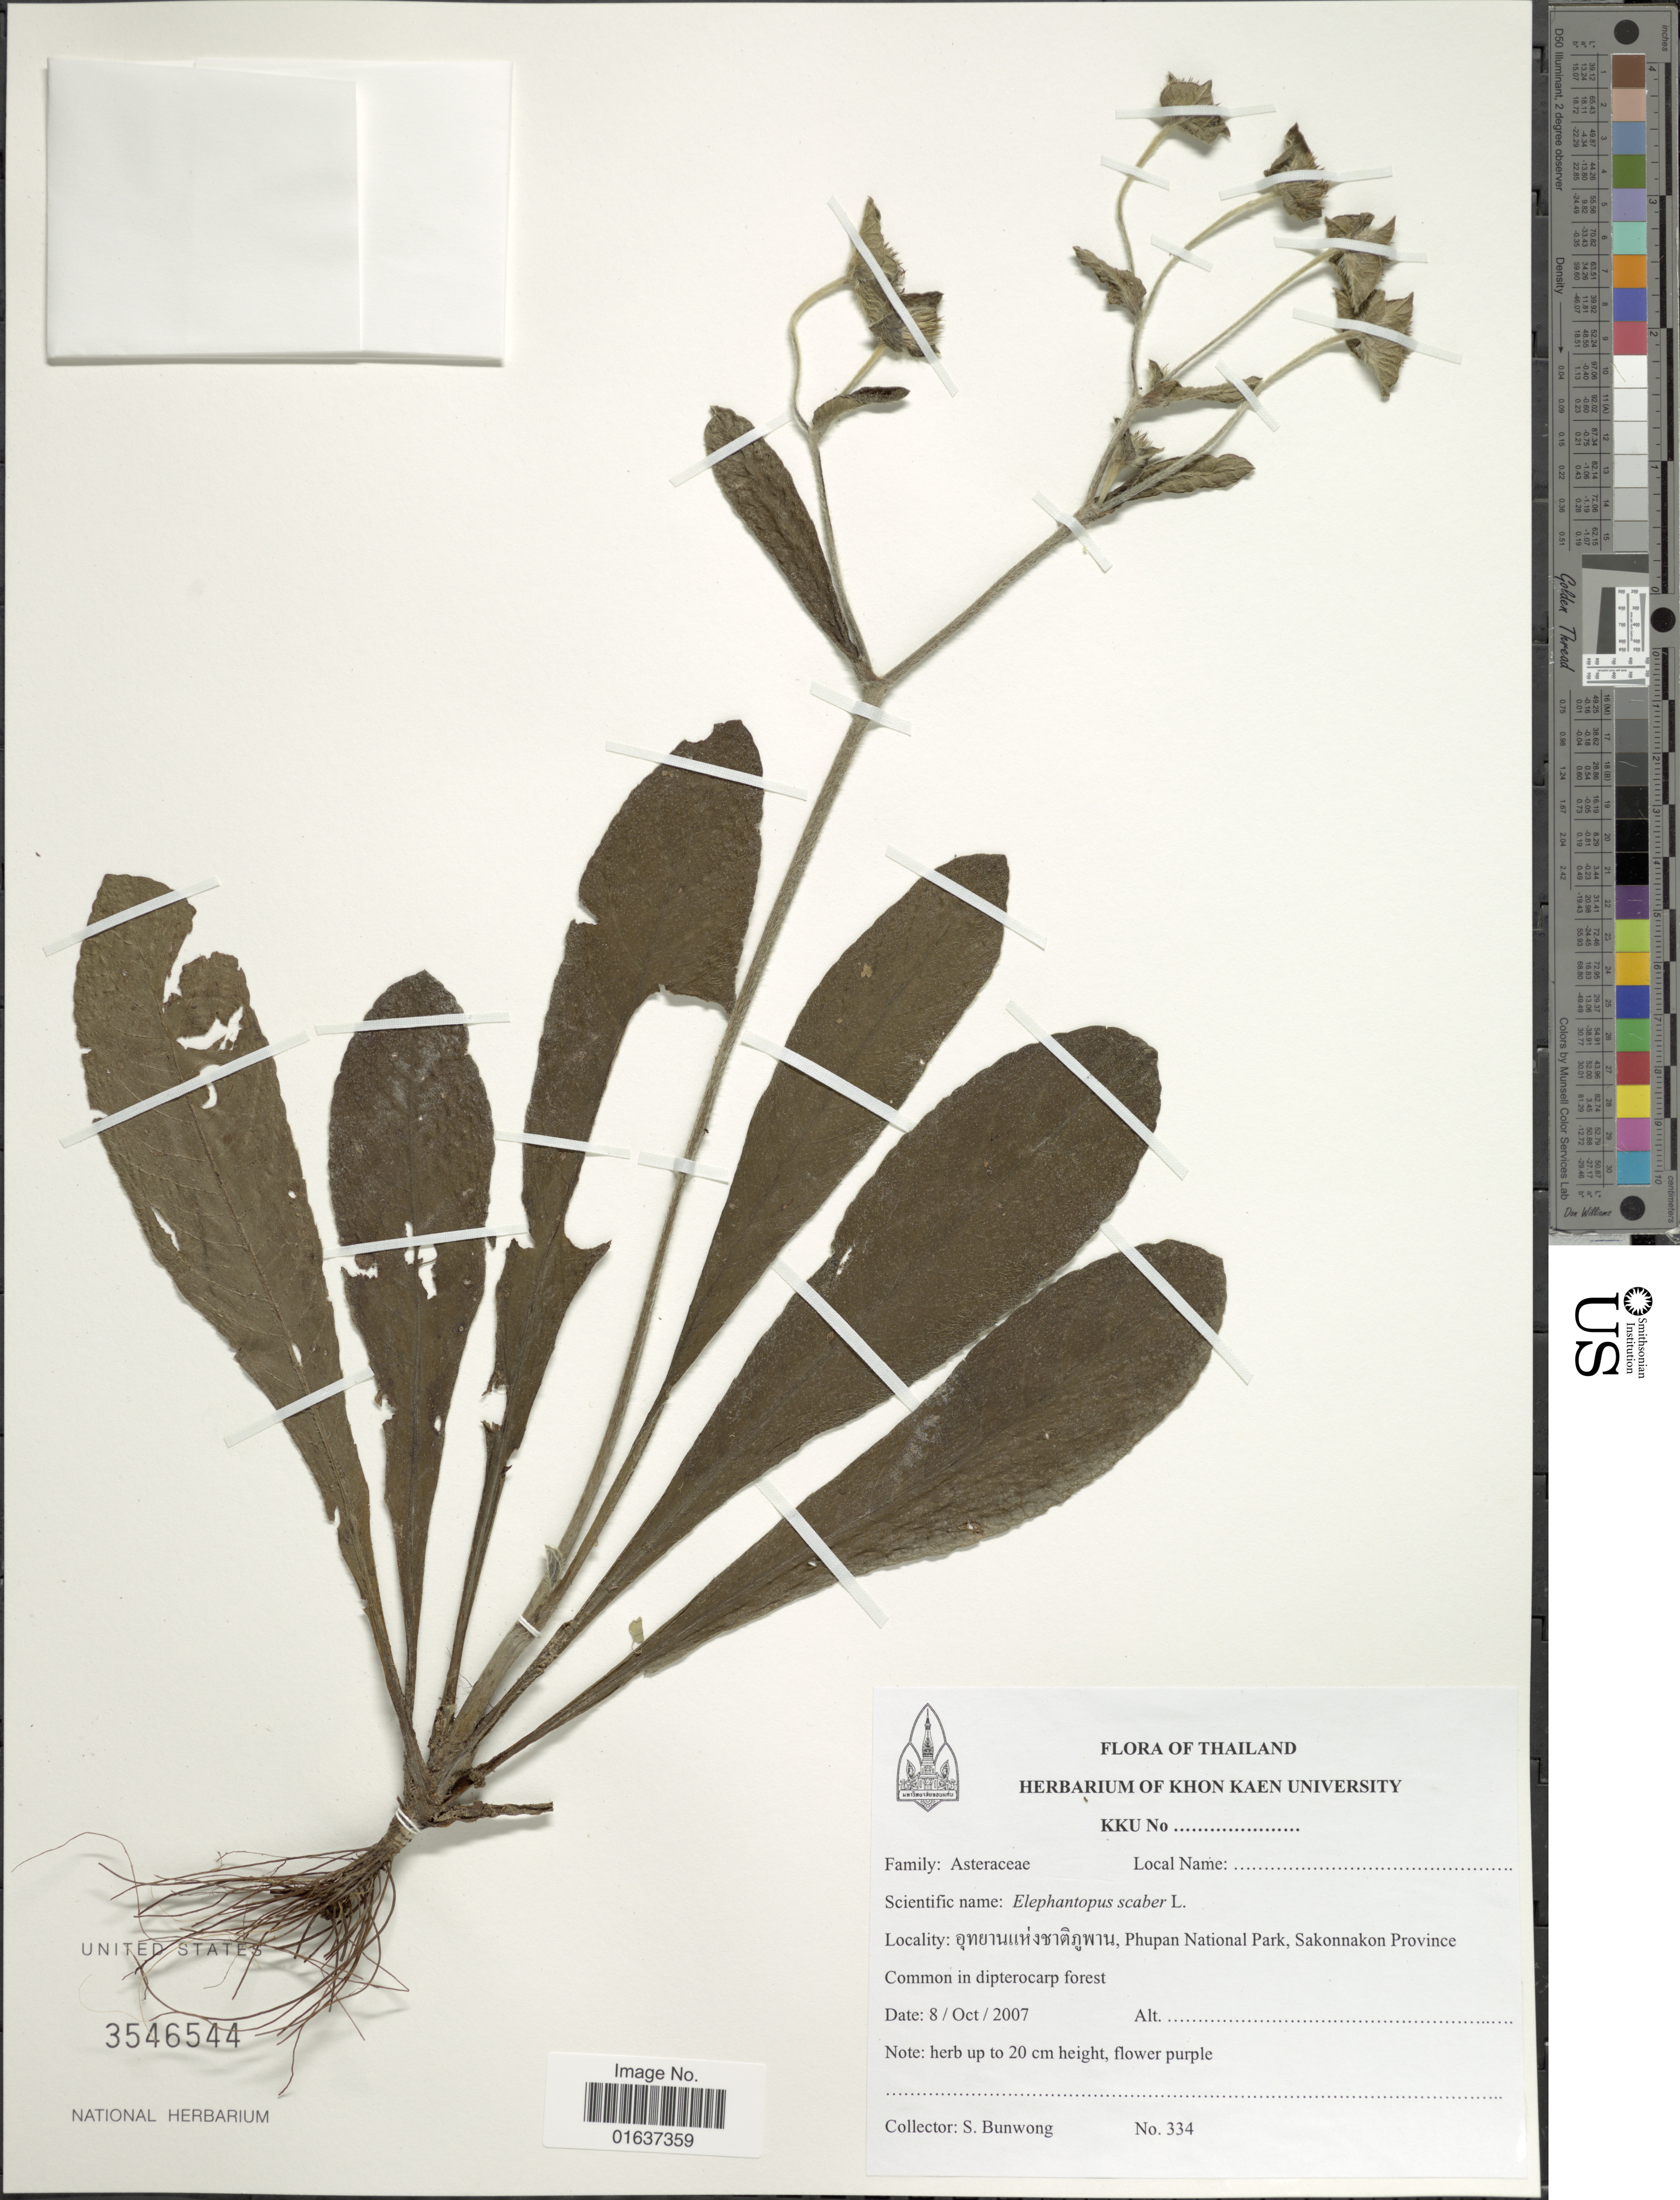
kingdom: Plantae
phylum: Tracheophyta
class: Magnoliopsida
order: Asterales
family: Asteraceae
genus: Elephantopus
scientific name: Elephantopus scaber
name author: L.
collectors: S. Bunwong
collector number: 334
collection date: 2007-10-08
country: Thailand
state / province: Sakon Nakhon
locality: Phupan National Park, common in dipterocoarp forest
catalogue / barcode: US 3546544